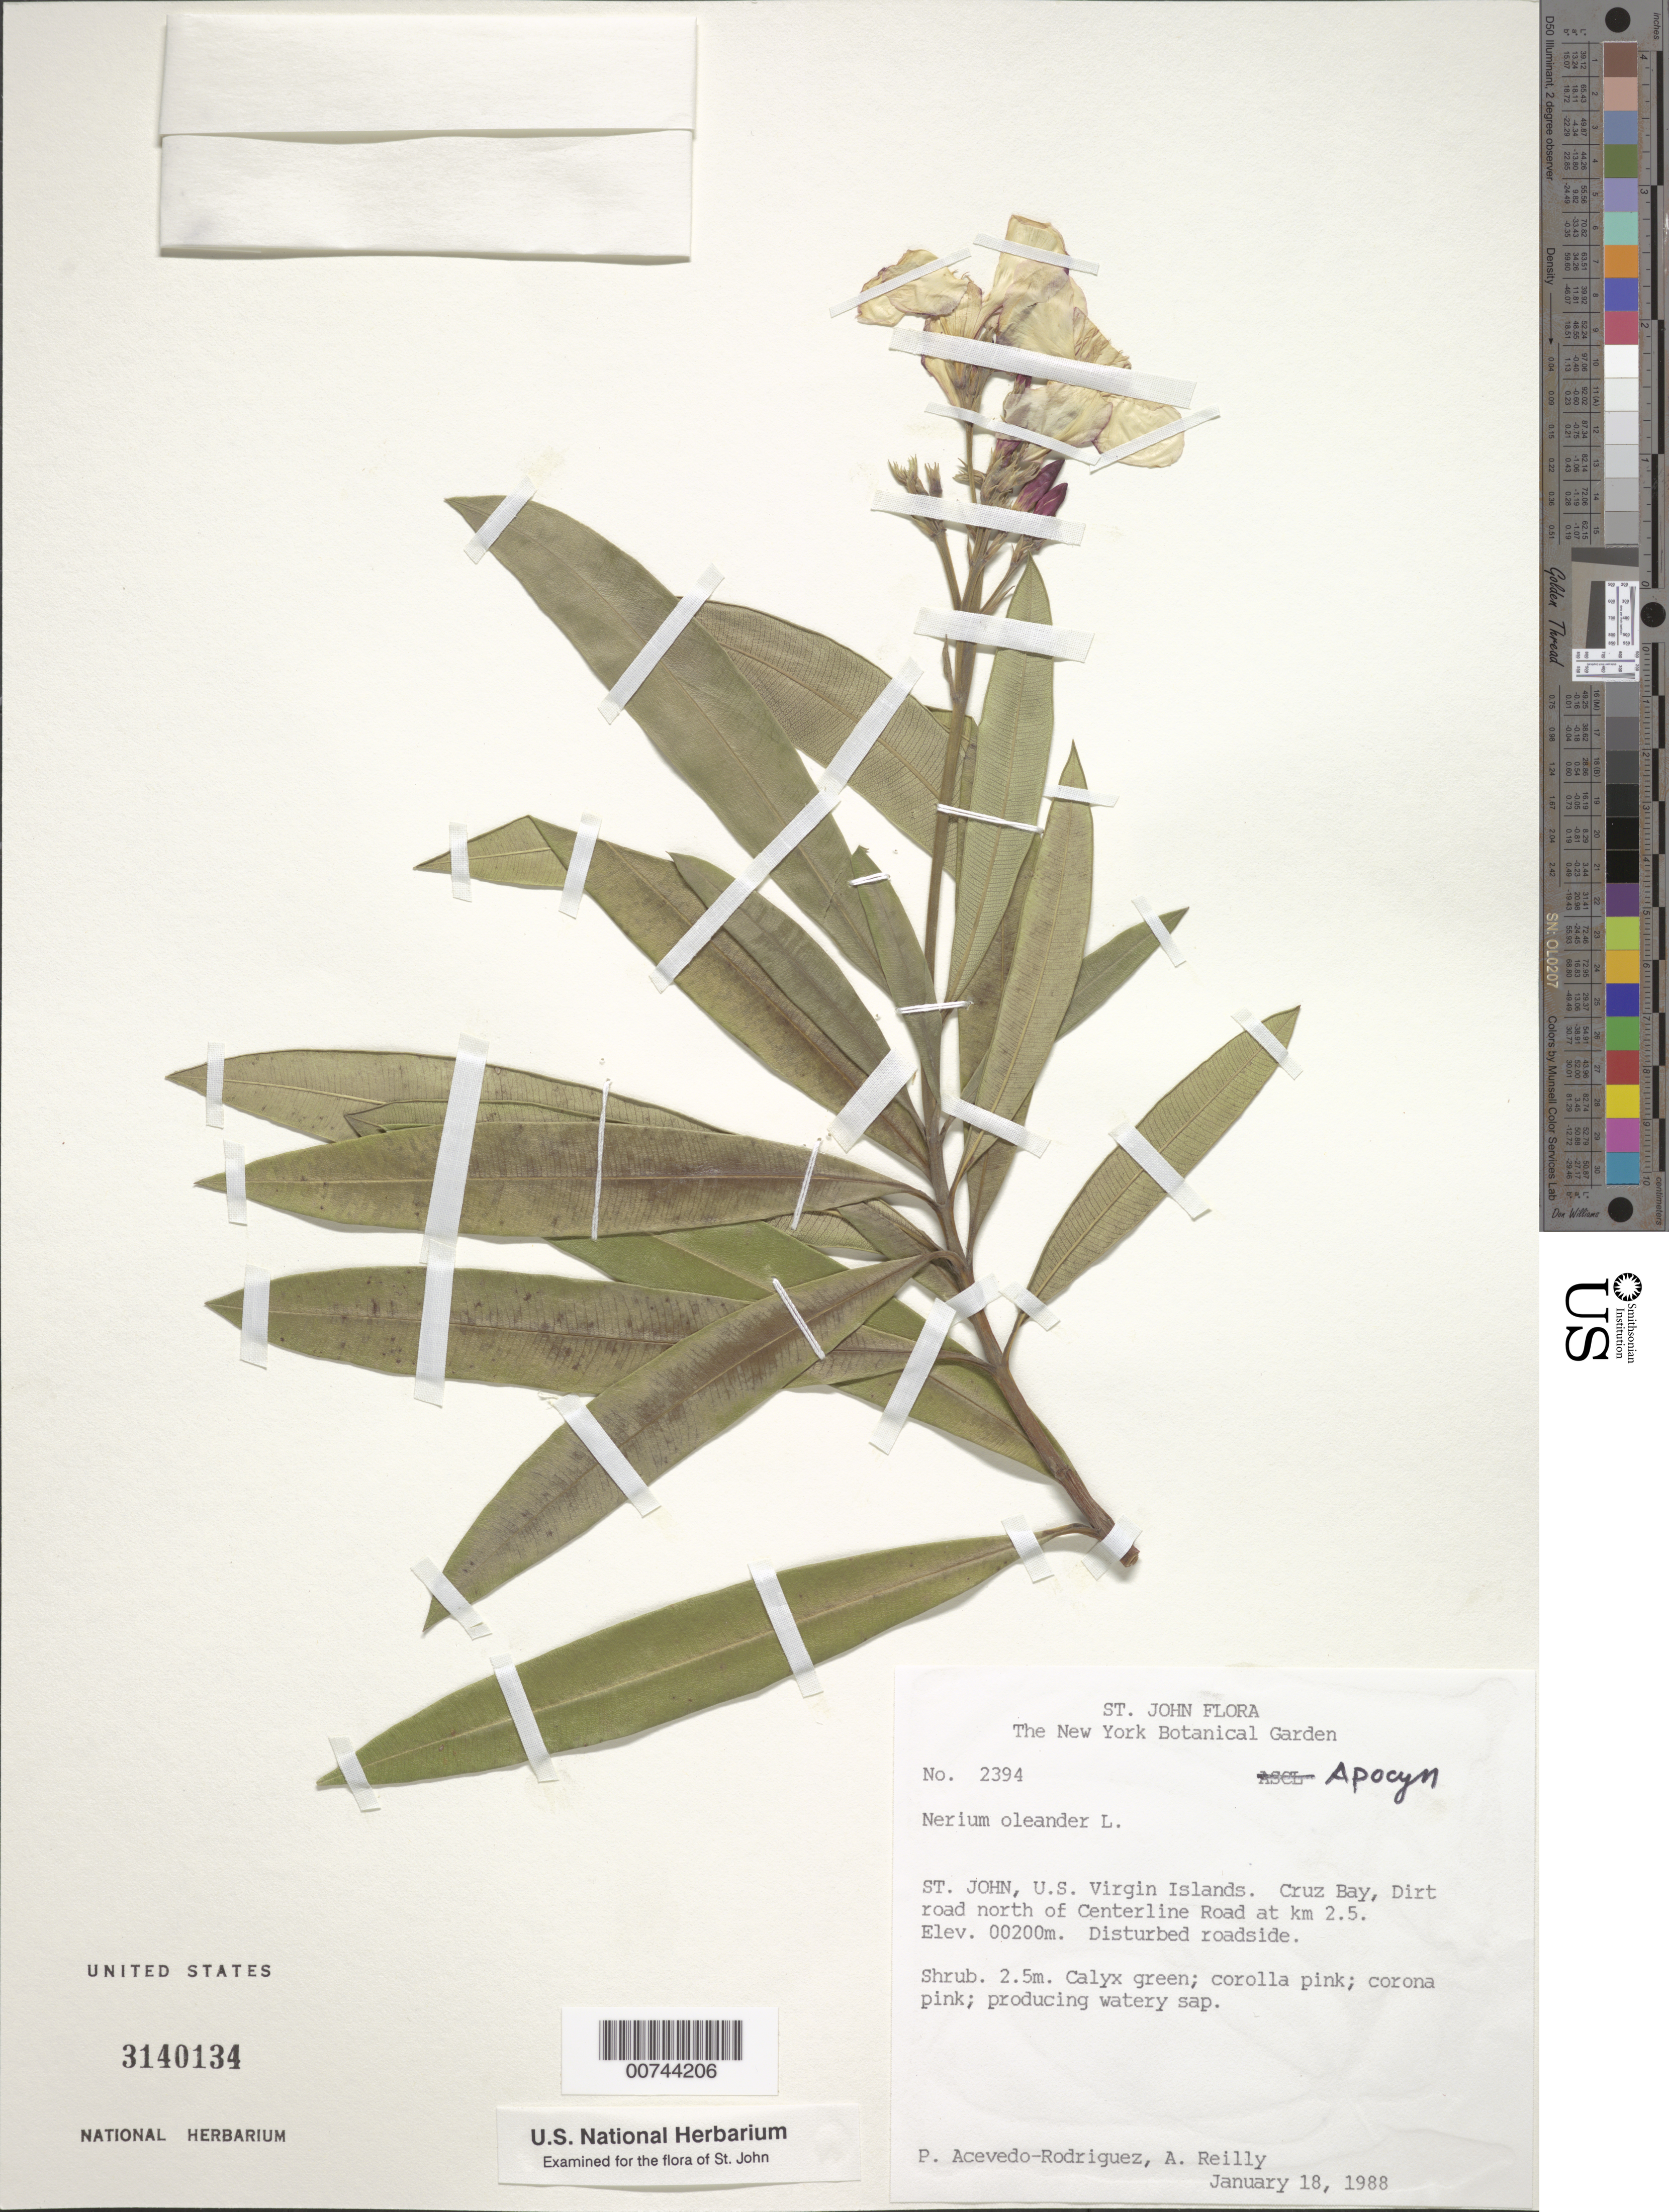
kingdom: Plantae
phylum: Tracheophyta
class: Magnoliopsida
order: Gentianales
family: Apocynaceae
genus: Nerium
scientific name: Nerium oleander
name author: L.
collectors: P. Acevedo-Rodr.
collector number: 2394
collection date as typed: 18 Jan 1988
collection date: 1988-01-18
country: U.S. Virgin Islands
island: St. John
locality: Cruz Bay Quarter; dirt road north of Centerline Road at km 2.5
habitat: Disturbed roadside.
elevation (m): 200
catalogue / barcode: US 3140134